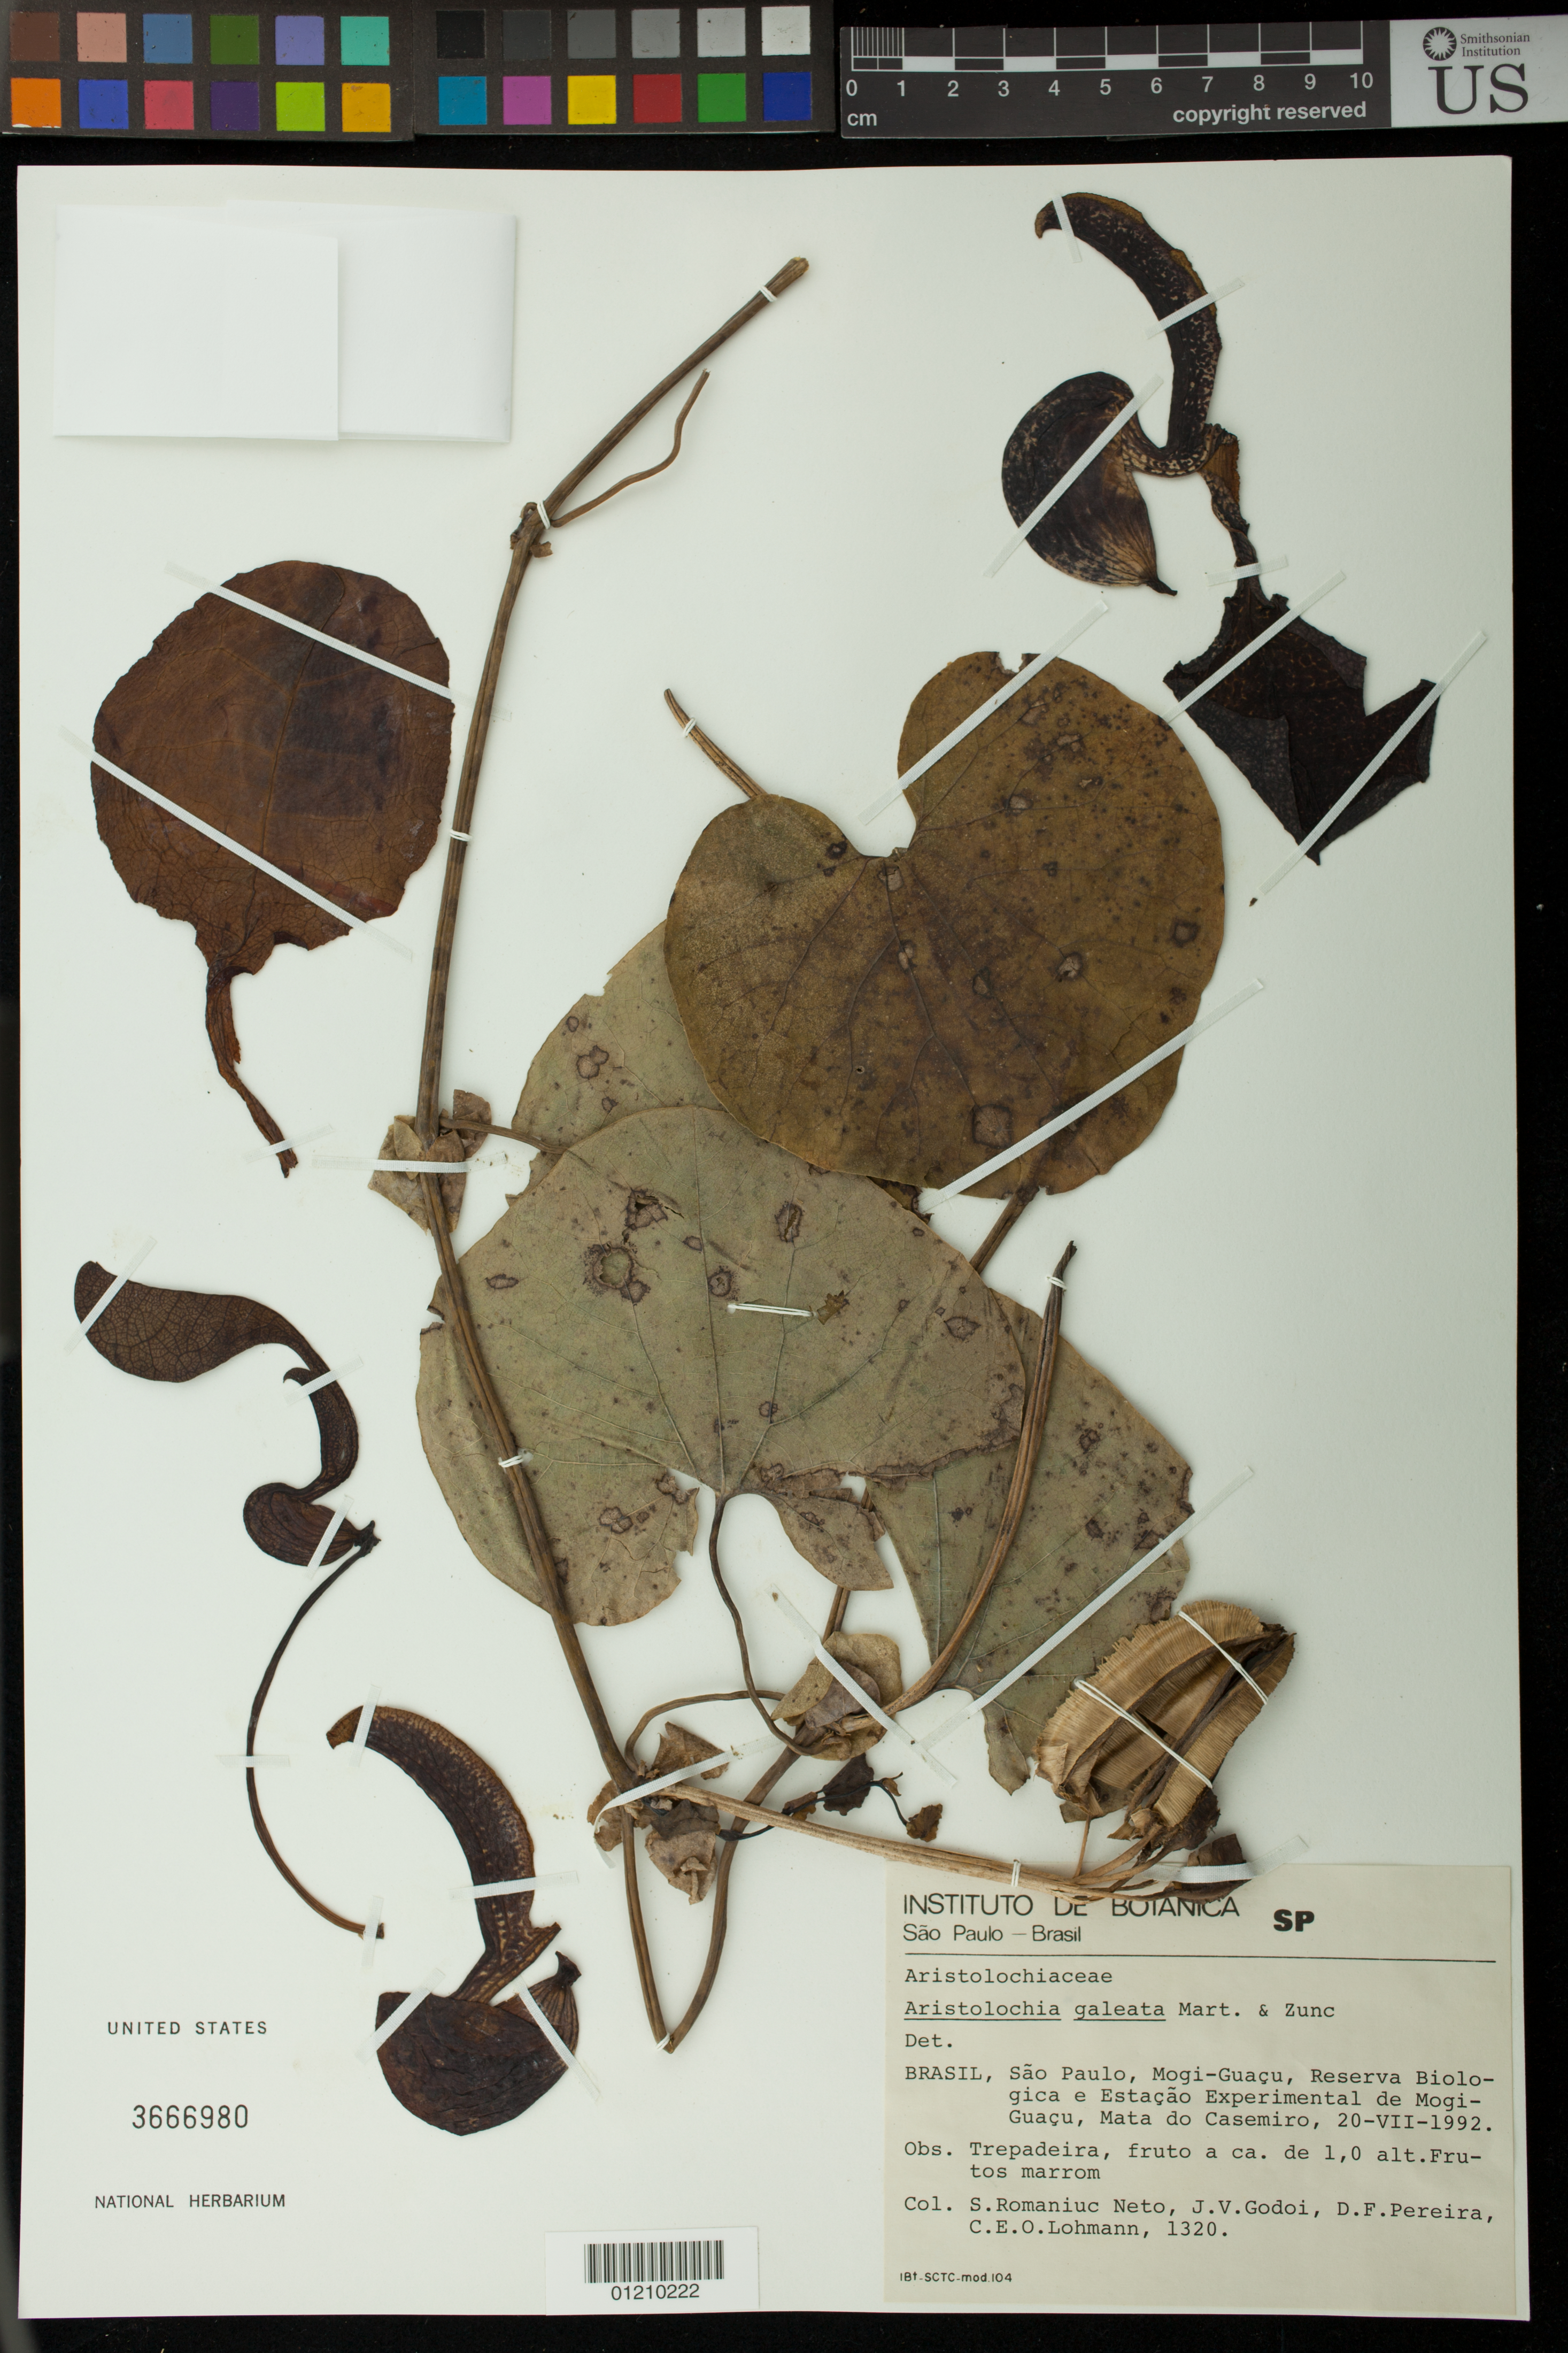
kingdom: Plantae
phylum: Tracheophyta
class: Magnoliopsida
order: Piperales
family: Aristolochiaceae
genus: Aristolochia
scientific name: Aristolochia galeata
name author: Moritzi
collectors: S. Romaniuc Neto, J. Godoi, D. F. Pereira & C. E. Lohmann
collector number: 1320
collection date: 1992-07-20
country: Brazil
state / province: São Paulo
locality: Mogi-Guacu, Reserva Biologica e Estacao Experimental de Mogi-Guacu, Mata do Casemiro.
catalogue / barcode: US 3666980